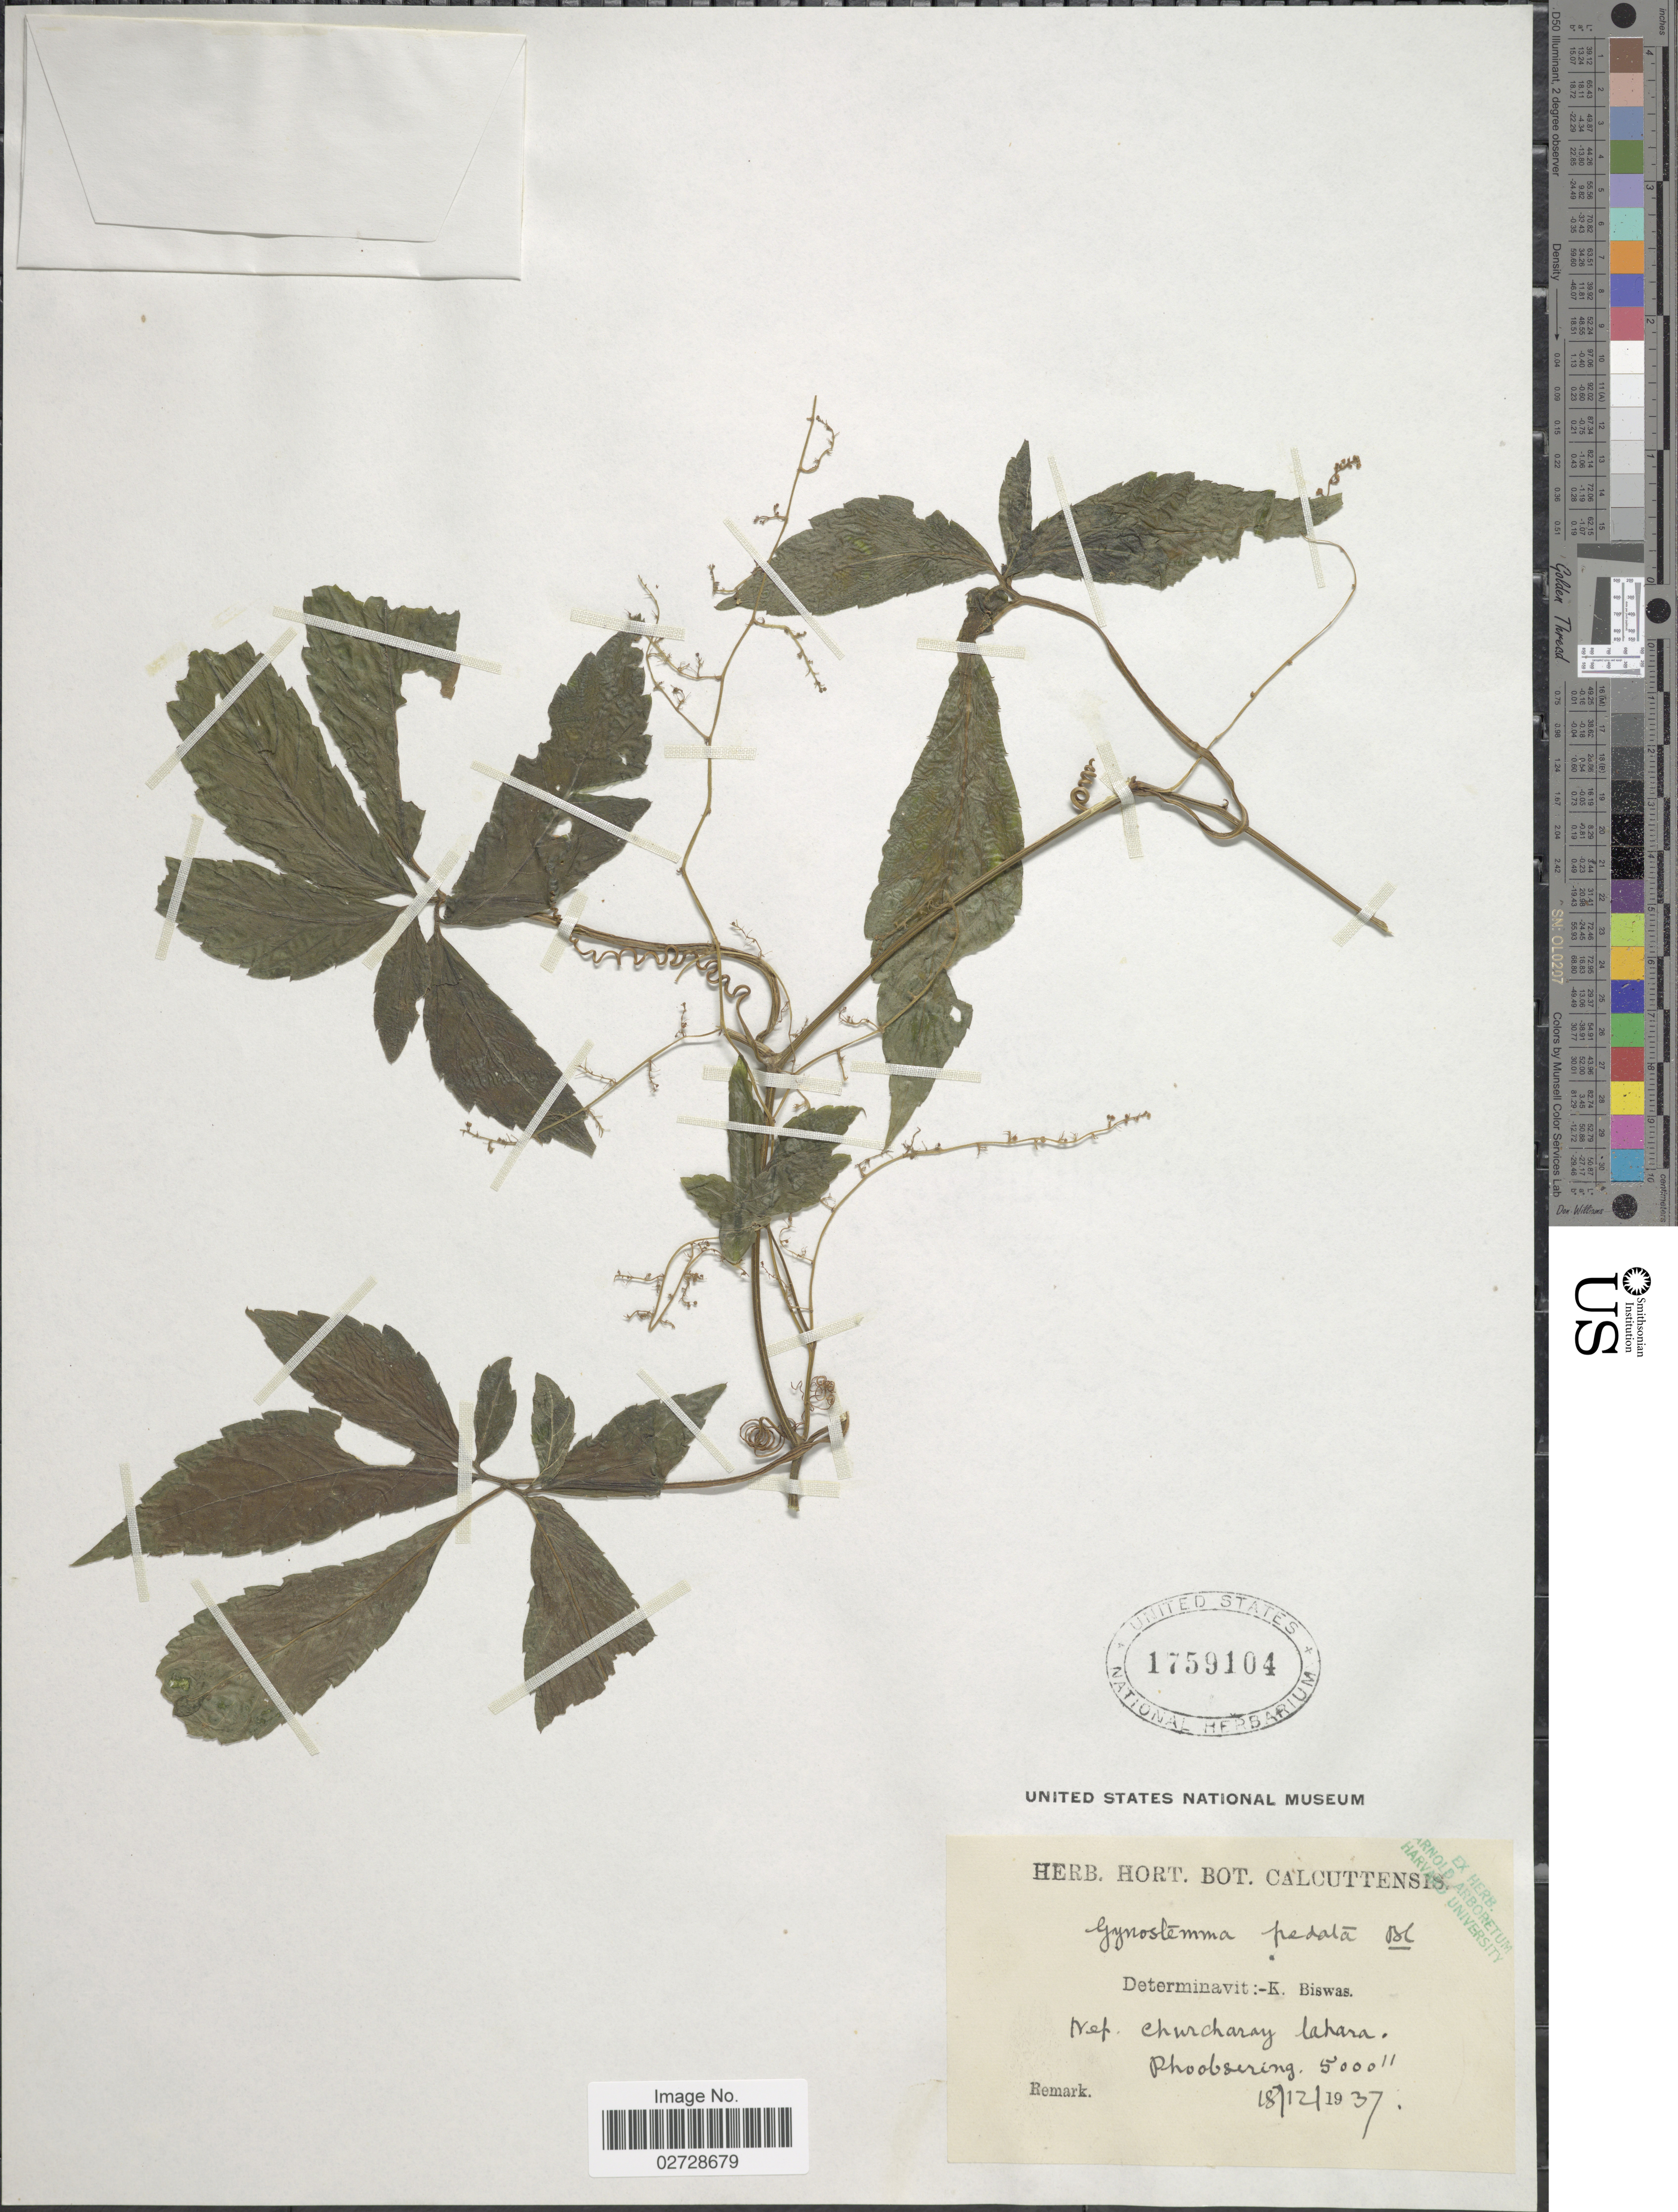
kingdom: Plantae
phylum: Tracheophyta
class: Magnoliopsida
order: Cucurbitales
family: Cucurbitaceae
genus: Gynostemma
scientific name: Gynostemma pentaphyllum var. pentaphyllum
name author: (Thunb.) Makino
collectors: ex herb. horti Calcuttensis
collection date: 1937-12-18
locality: Nep: Chwicharay lahara, Phoobsering [interpreted]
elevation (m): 1524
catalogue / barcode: US 1759104